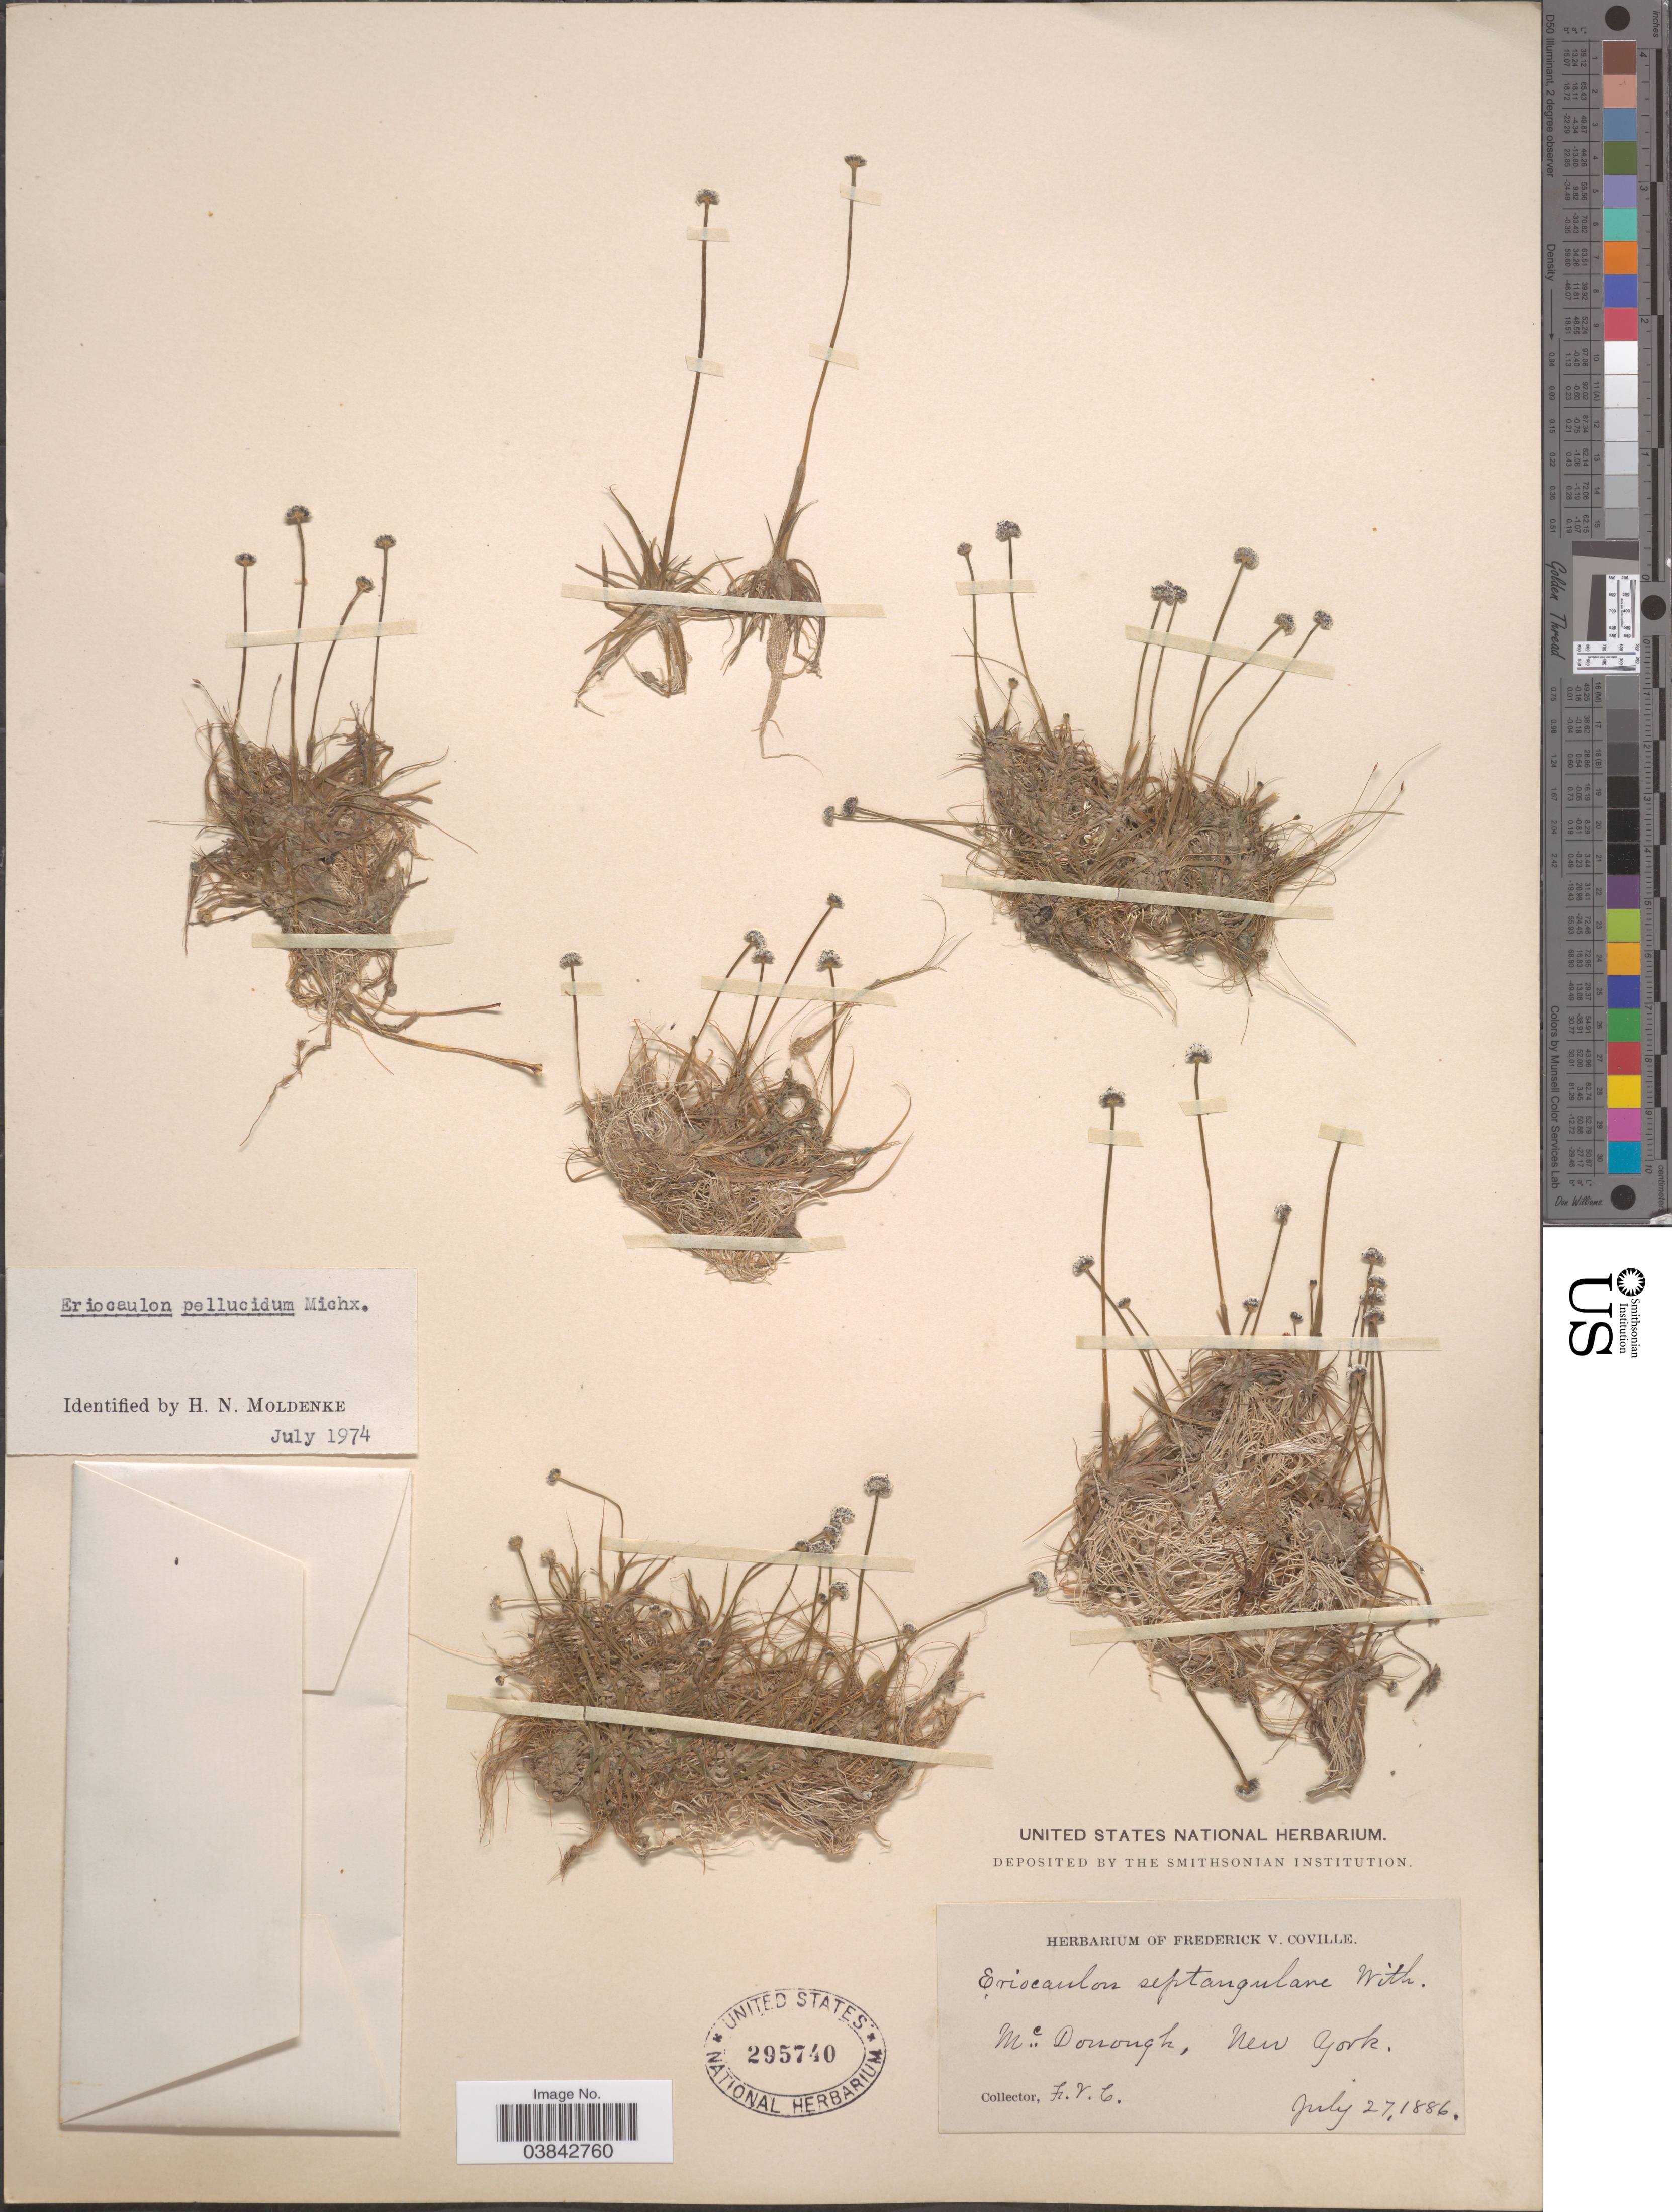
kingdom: Plantae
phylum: Tracheophyta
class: Liliopsida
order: Poales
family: Eriocaulaceae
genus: Eriocaulon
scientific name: Eriocaulon aquaticum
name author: (Hill) Druce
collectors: F. V. Coville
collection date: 1886-07-27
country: United States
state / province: New York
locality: McDonough.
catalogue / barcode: US 295740